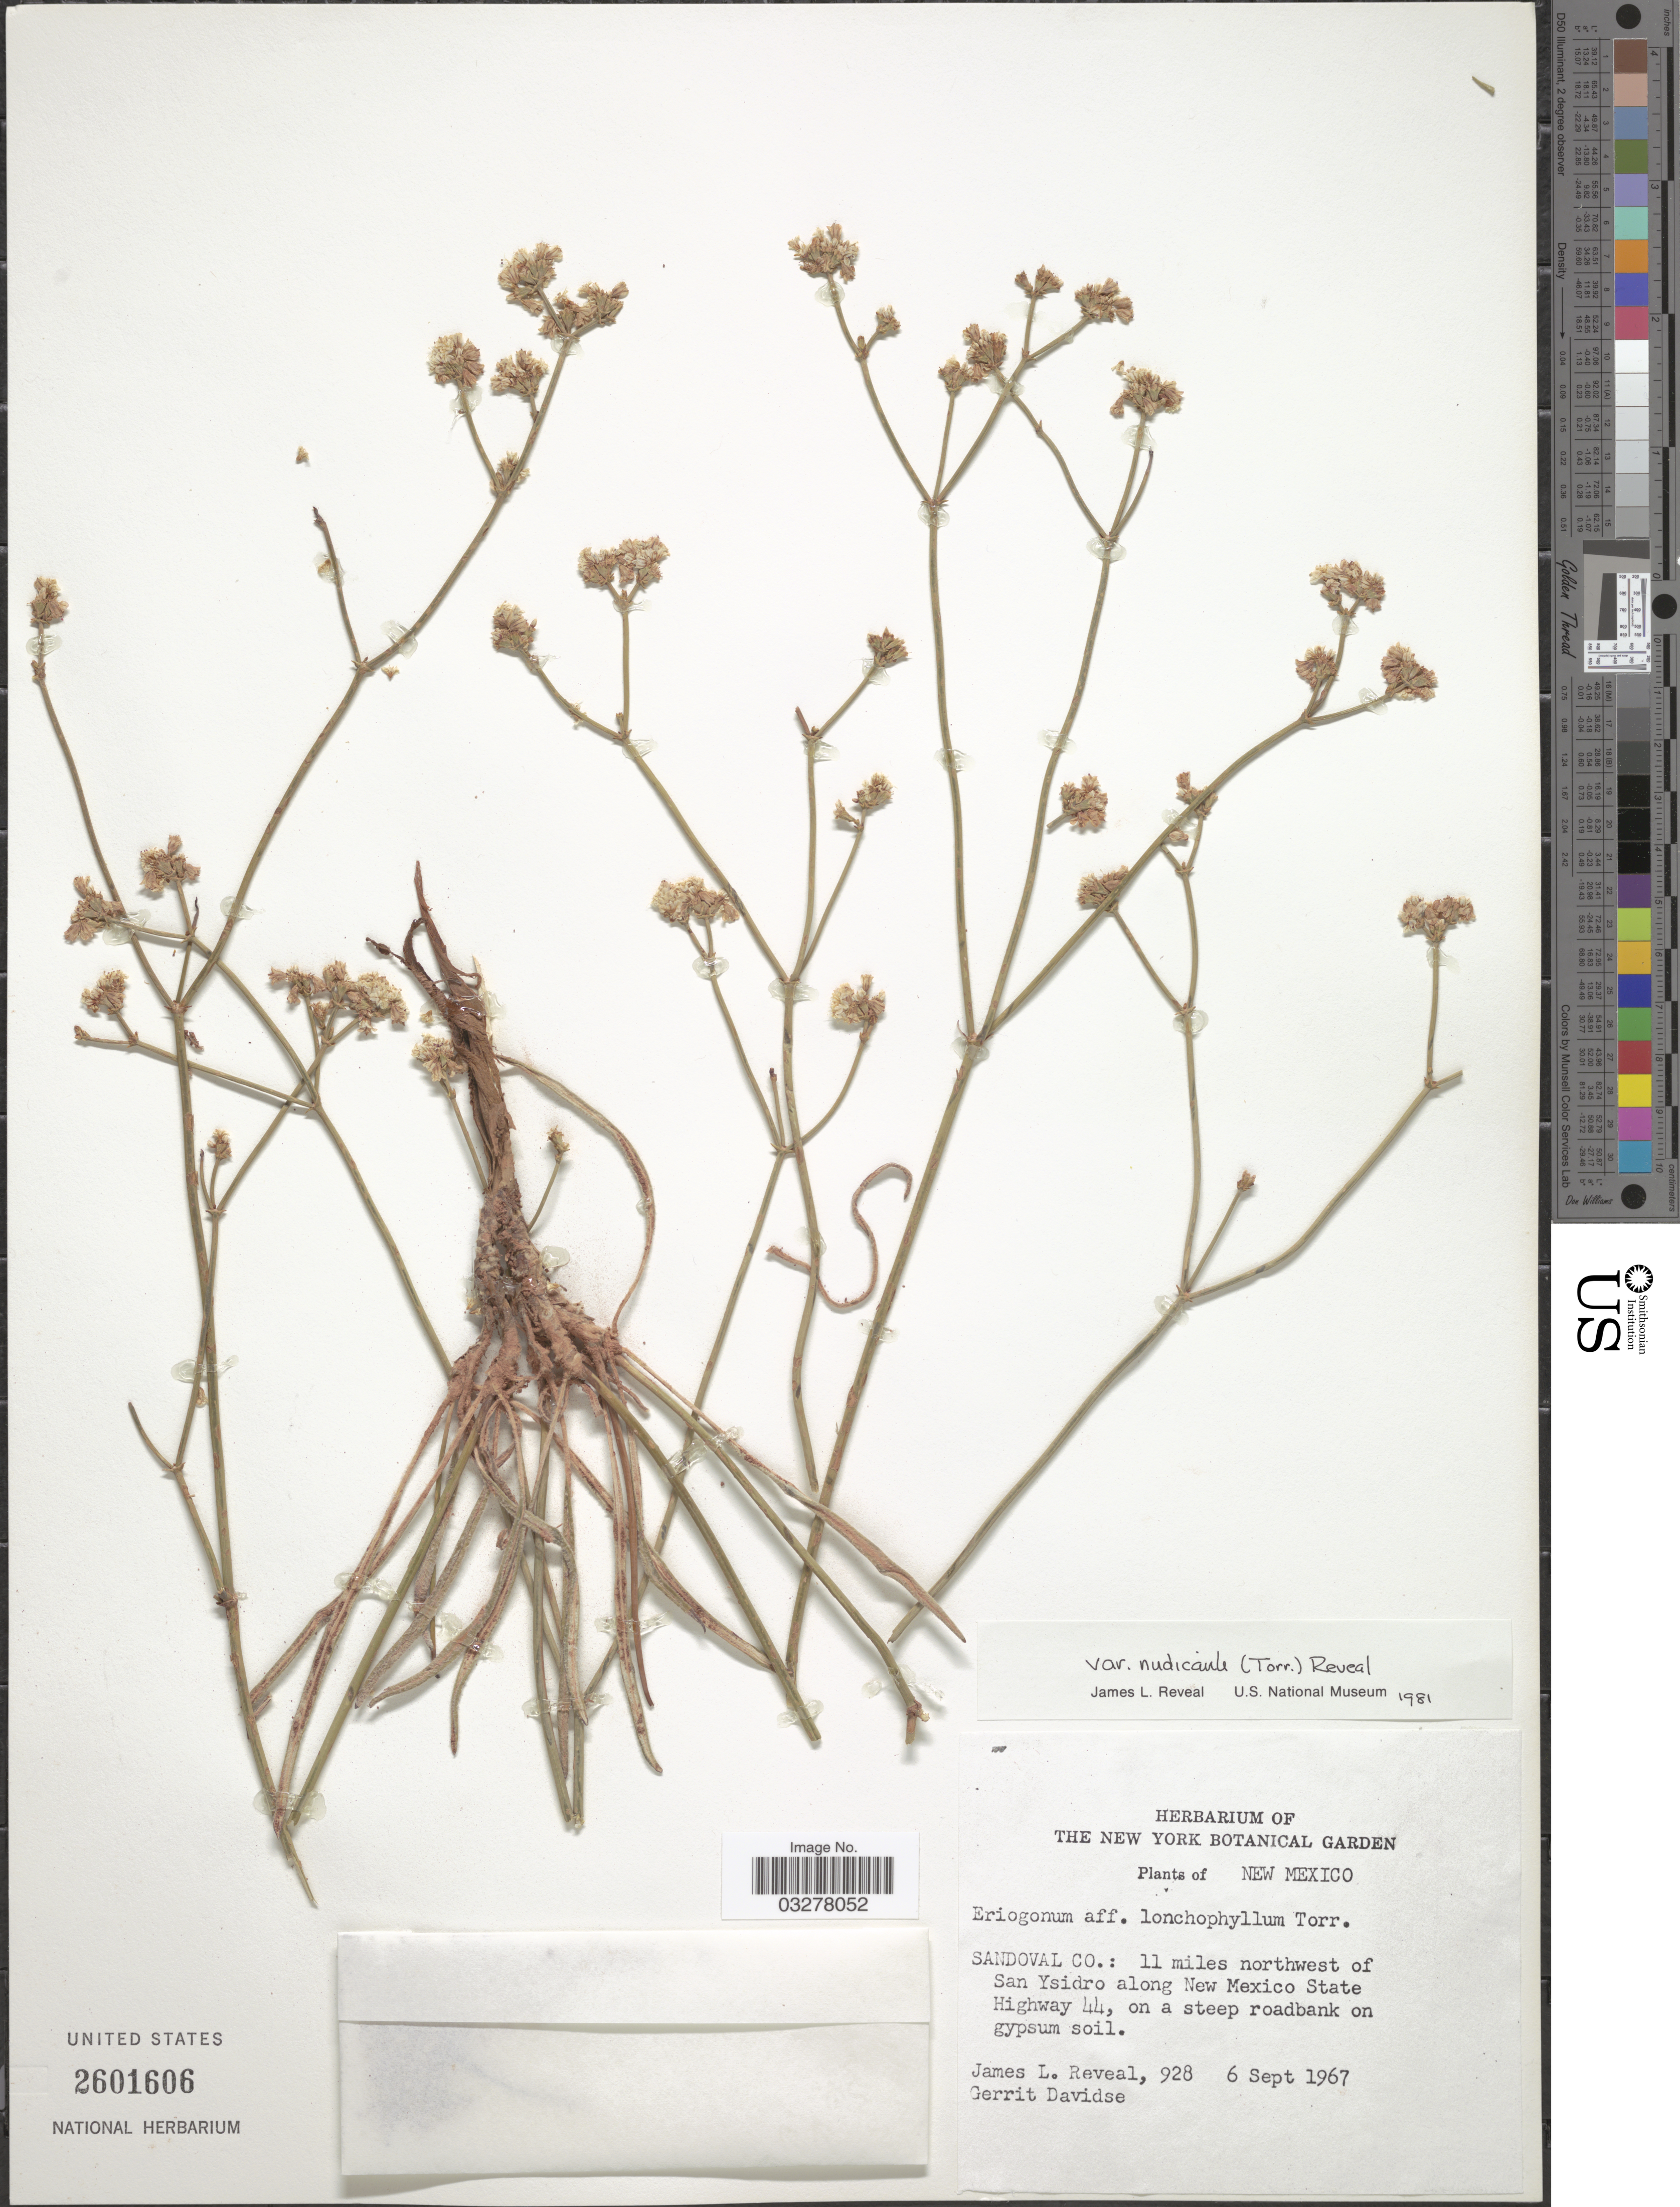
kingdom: Plantae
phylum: Tracheophyta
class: Magnoliopsida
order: Caryophyllales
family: Polygonaceae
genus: Eriogonum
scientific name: Eriogonum lonchophyllum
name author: Torr. & A. Gray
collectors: J. L. Reveal & G. Davidse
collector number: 928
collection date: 1967-09-06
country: United States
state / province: New Mexico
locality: Sandoval Co.: 11 miles northwest of San Ysidro along New Mexico State Highway 44.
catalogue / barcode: US 2601606